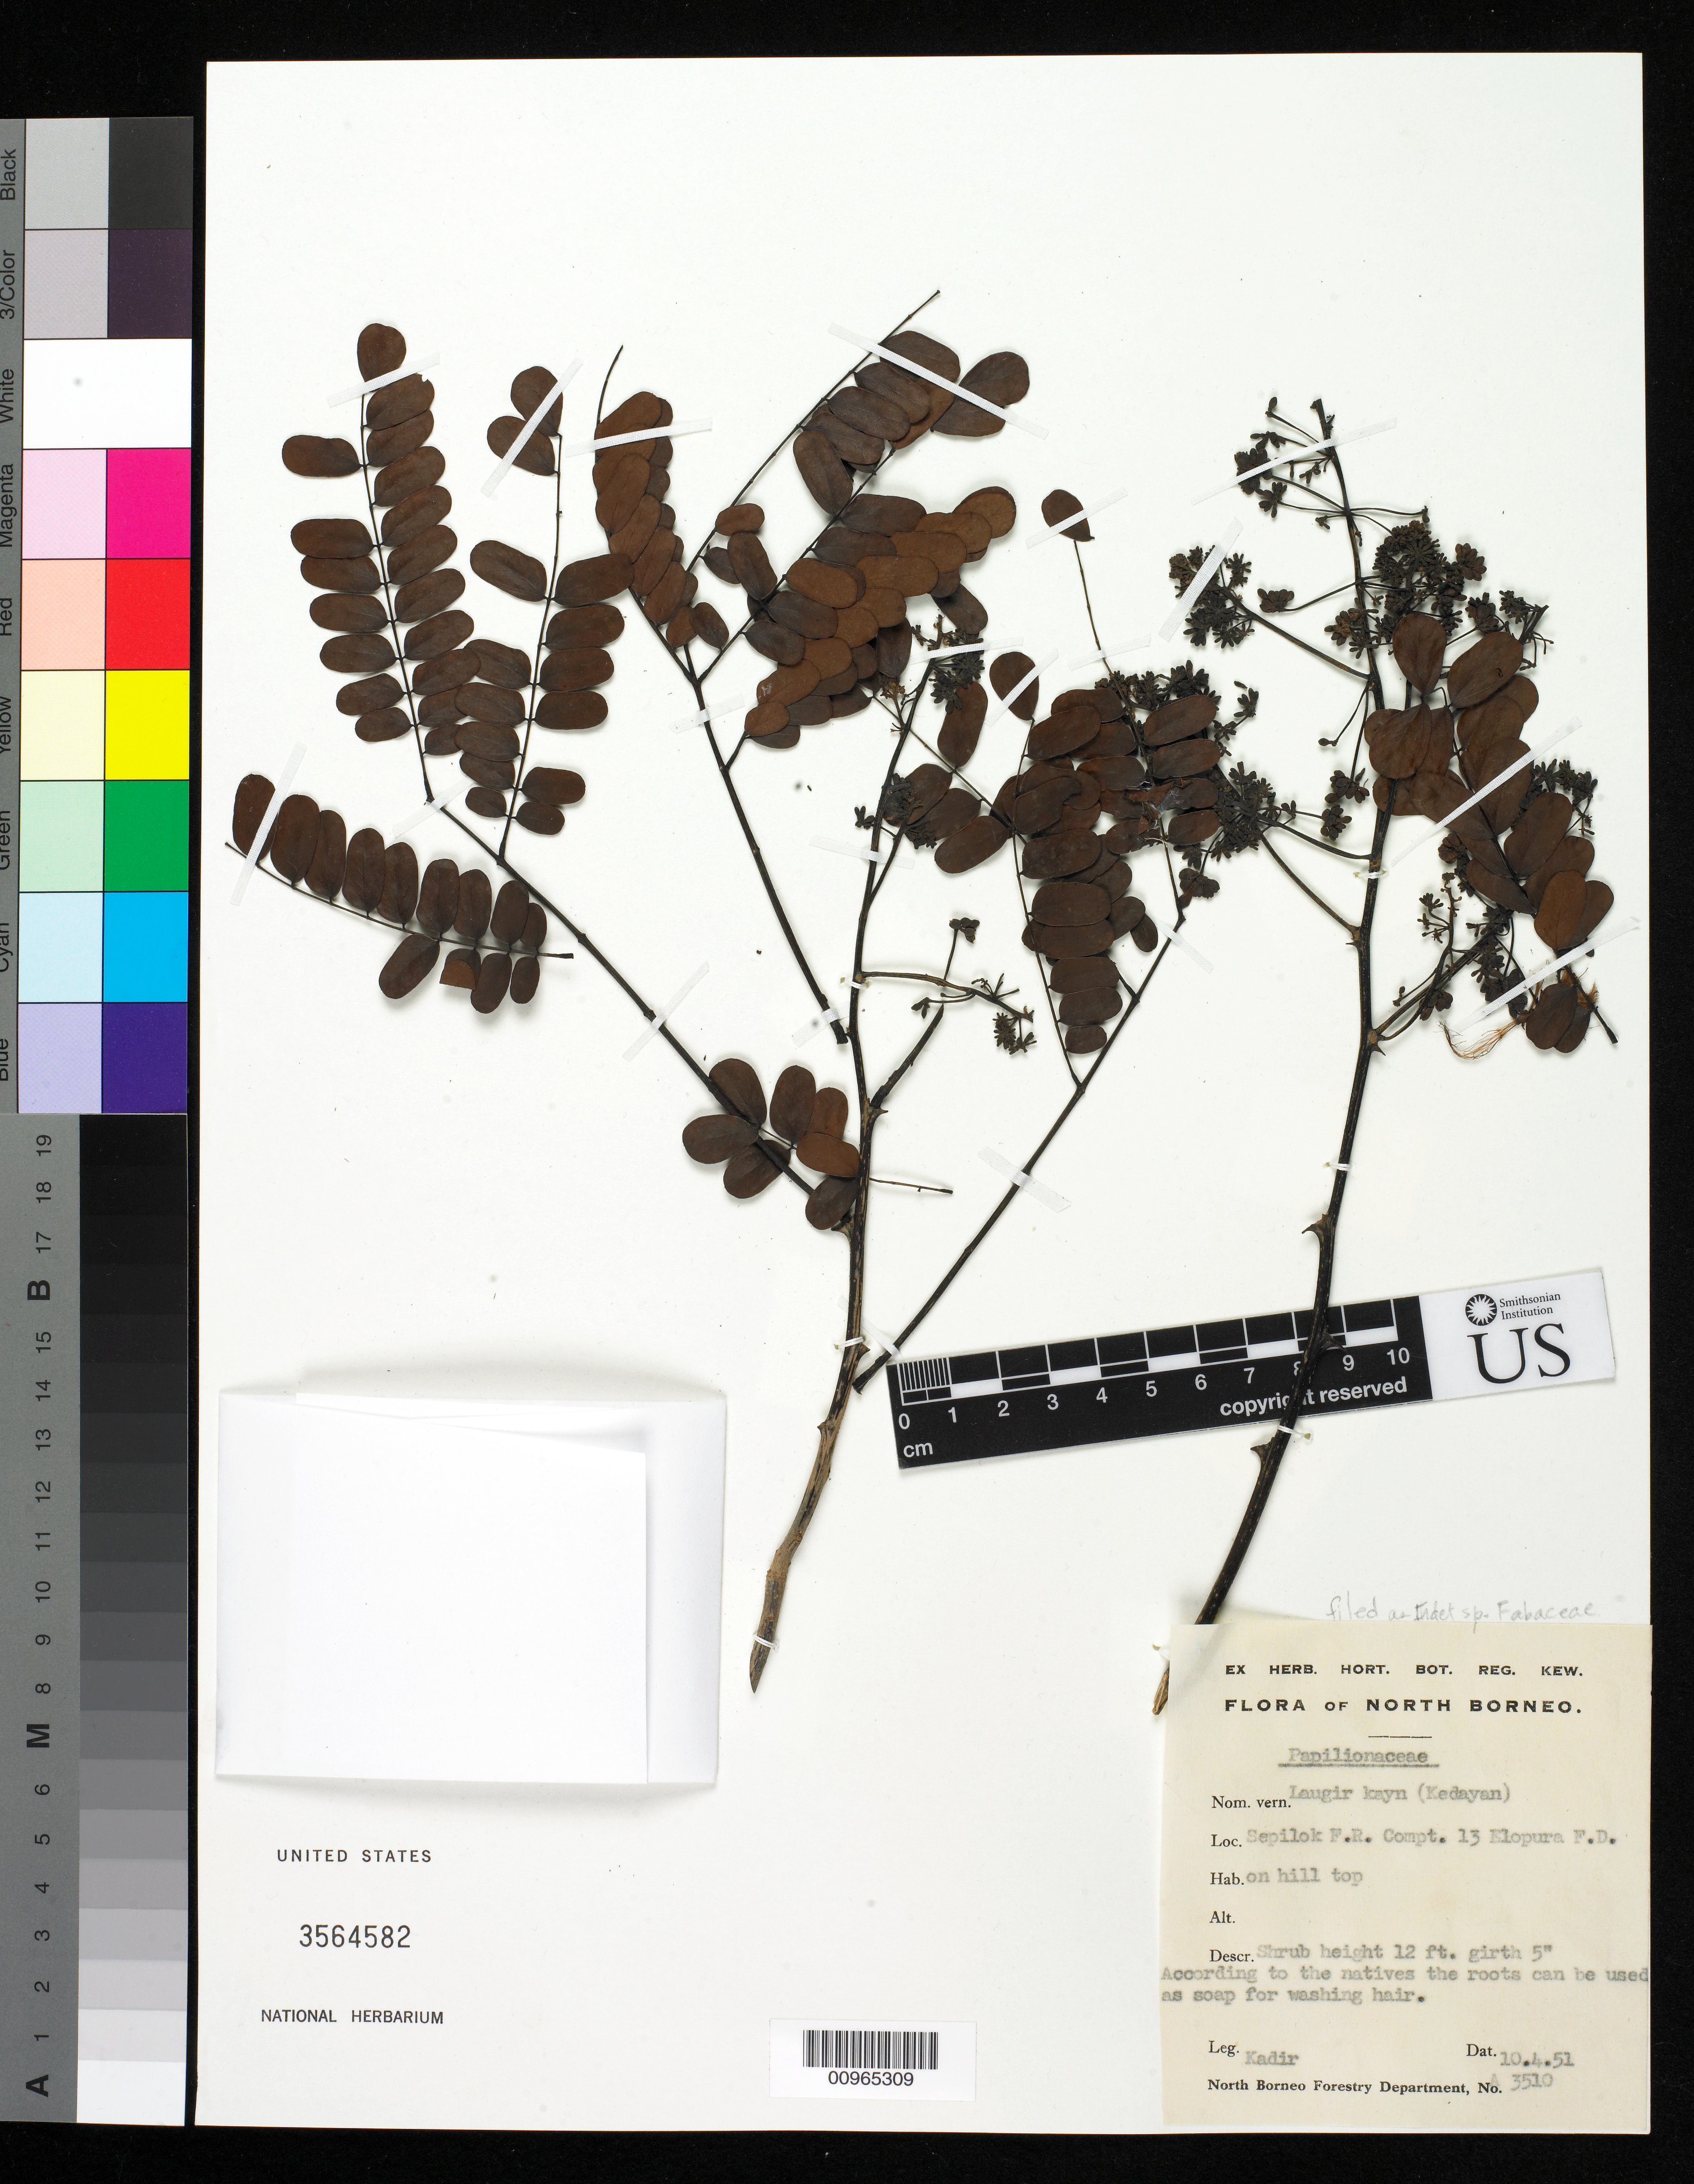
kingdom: Plantae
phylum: Tracheophyta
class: Magnoliopsida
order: Fabales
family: Fabaceae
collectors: Kadir Bin Abdul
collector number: A3510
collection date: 1951-04-10 or 1951-10-04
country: Malaysia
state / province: Sabah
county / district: Sandakan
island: Borneo I.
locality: North Borneo, Elopura, Sepilok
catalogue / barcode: US 3564582